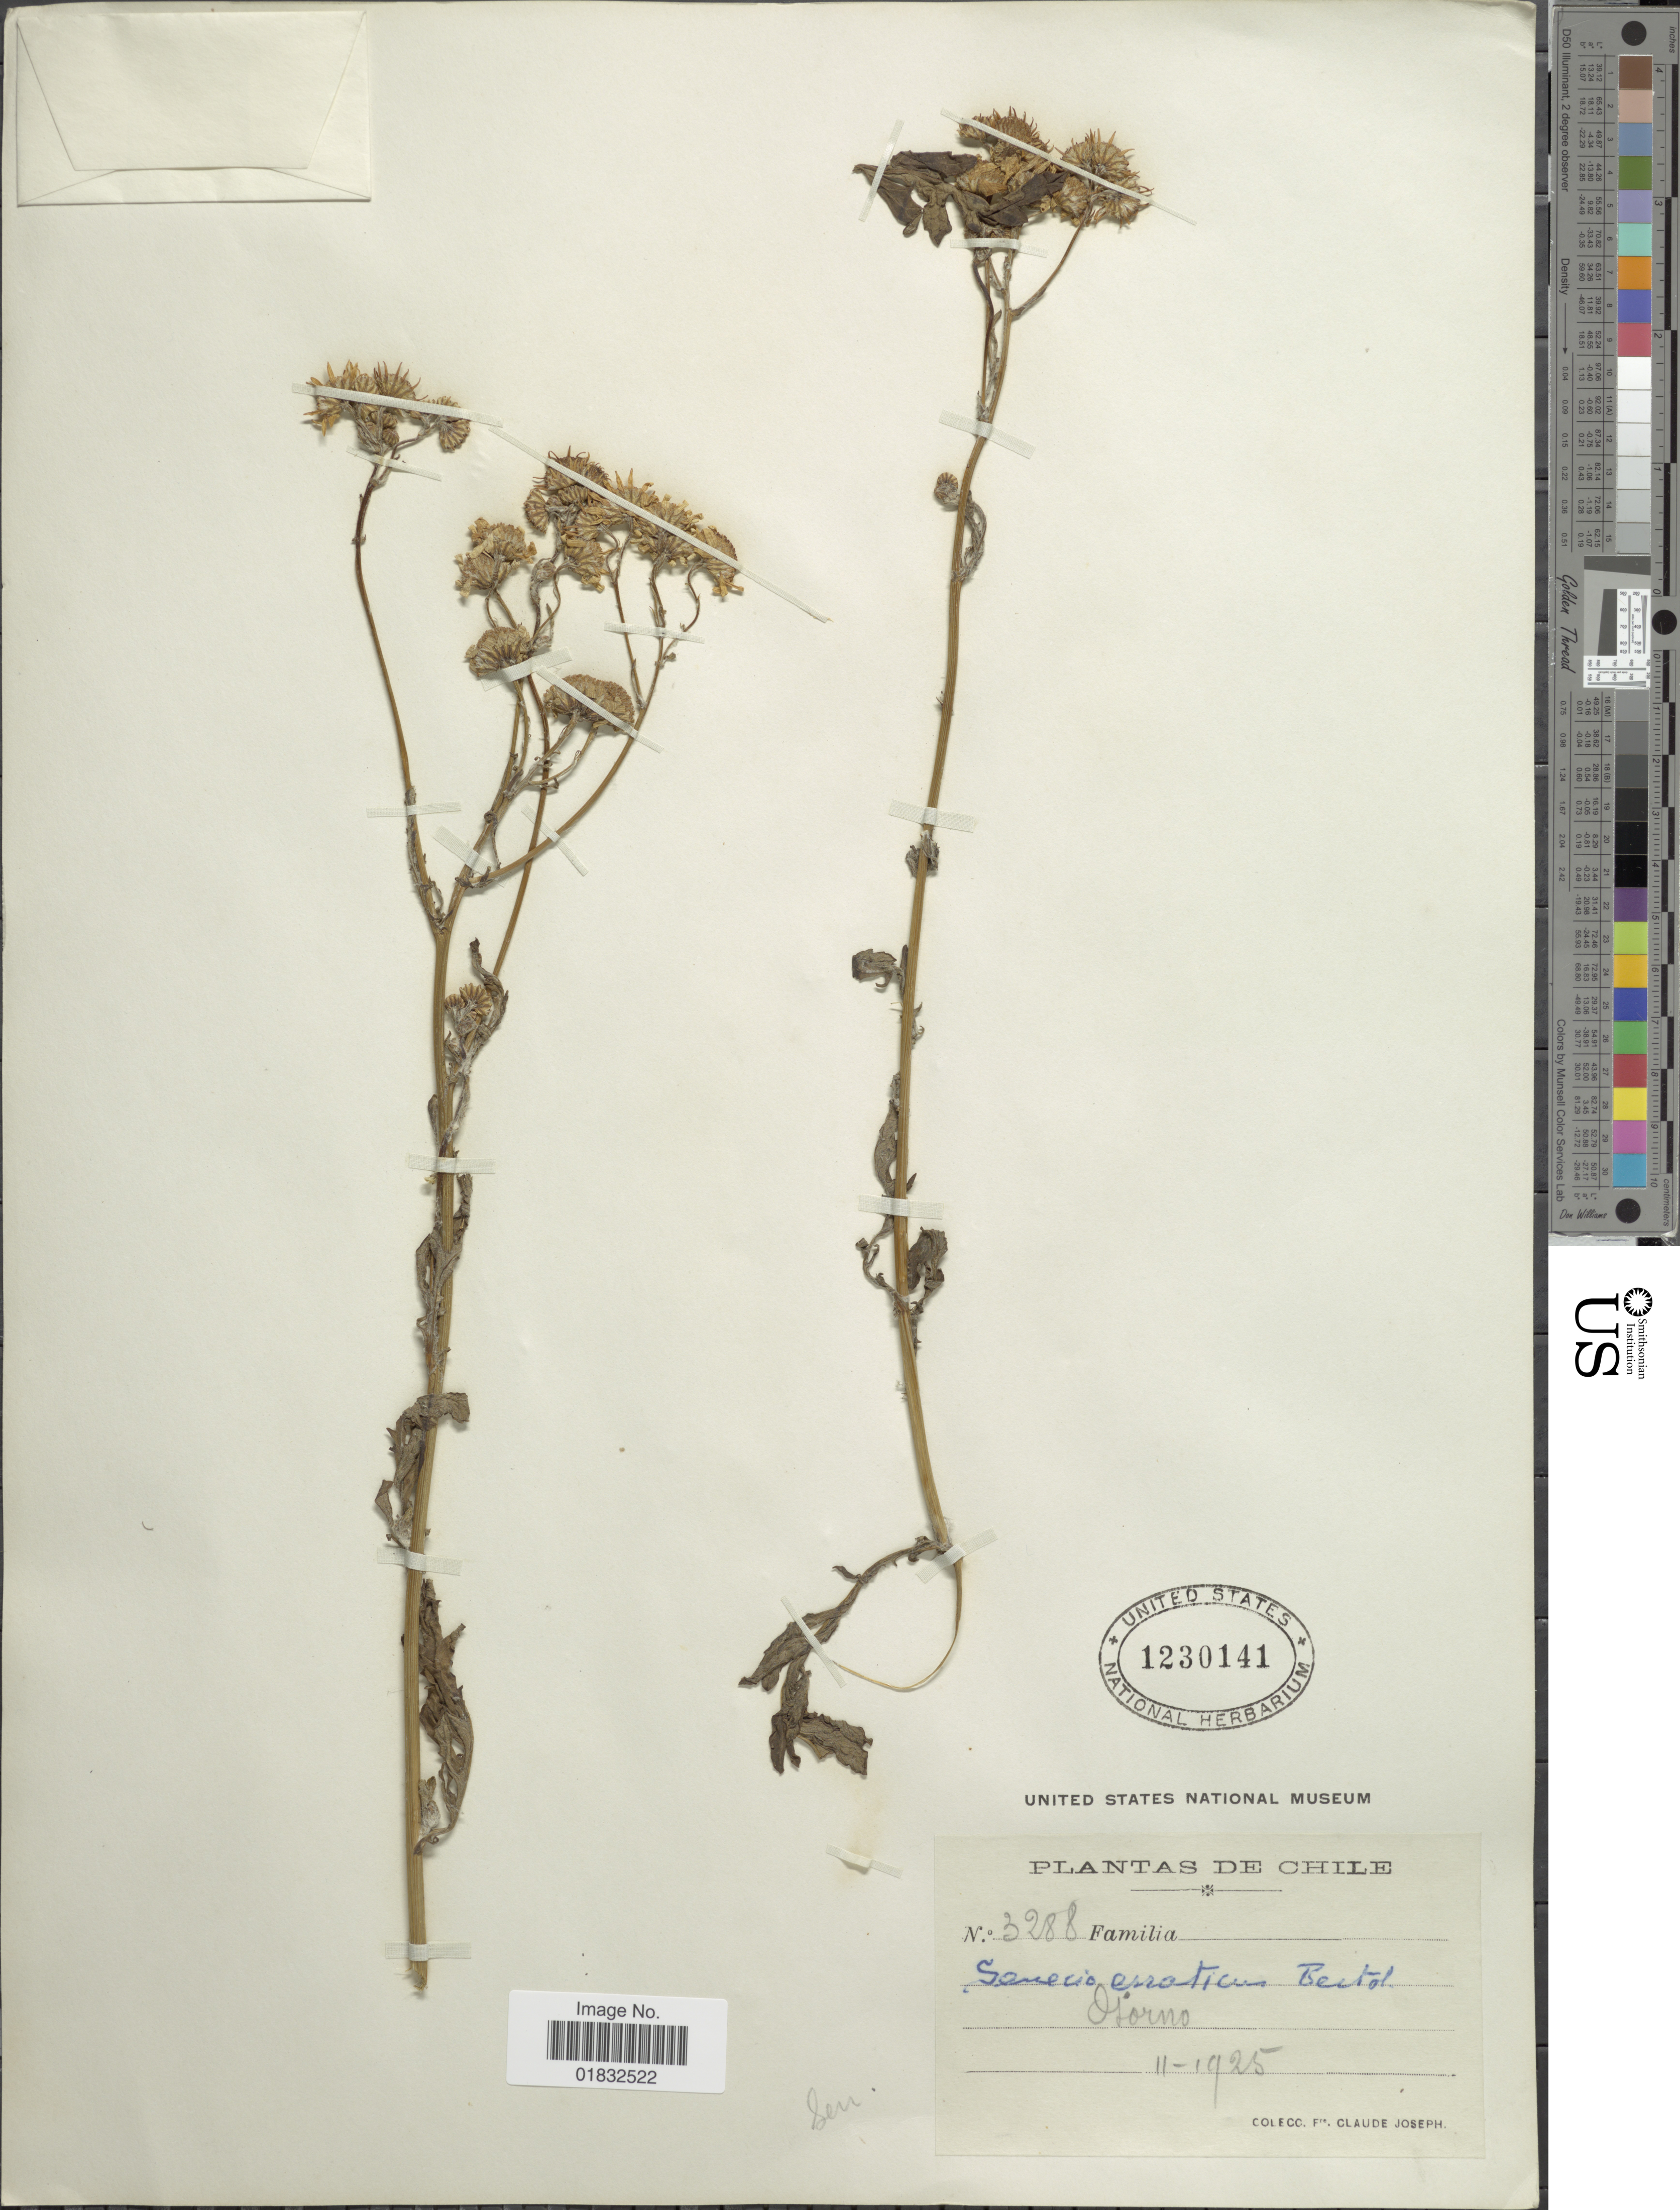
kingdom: Plantae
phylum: Tracheophyta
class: Magnoliopsida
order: Asterales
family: Asteraceae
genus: Jacobaea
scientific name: Jacobaea aquatica var. erratica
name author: (Bertol.) Pelser & Meijden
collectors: Bro. Claude-Joseph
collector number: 3288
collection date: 1925-02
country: Chile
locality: Osorno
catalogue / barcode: US 1230141